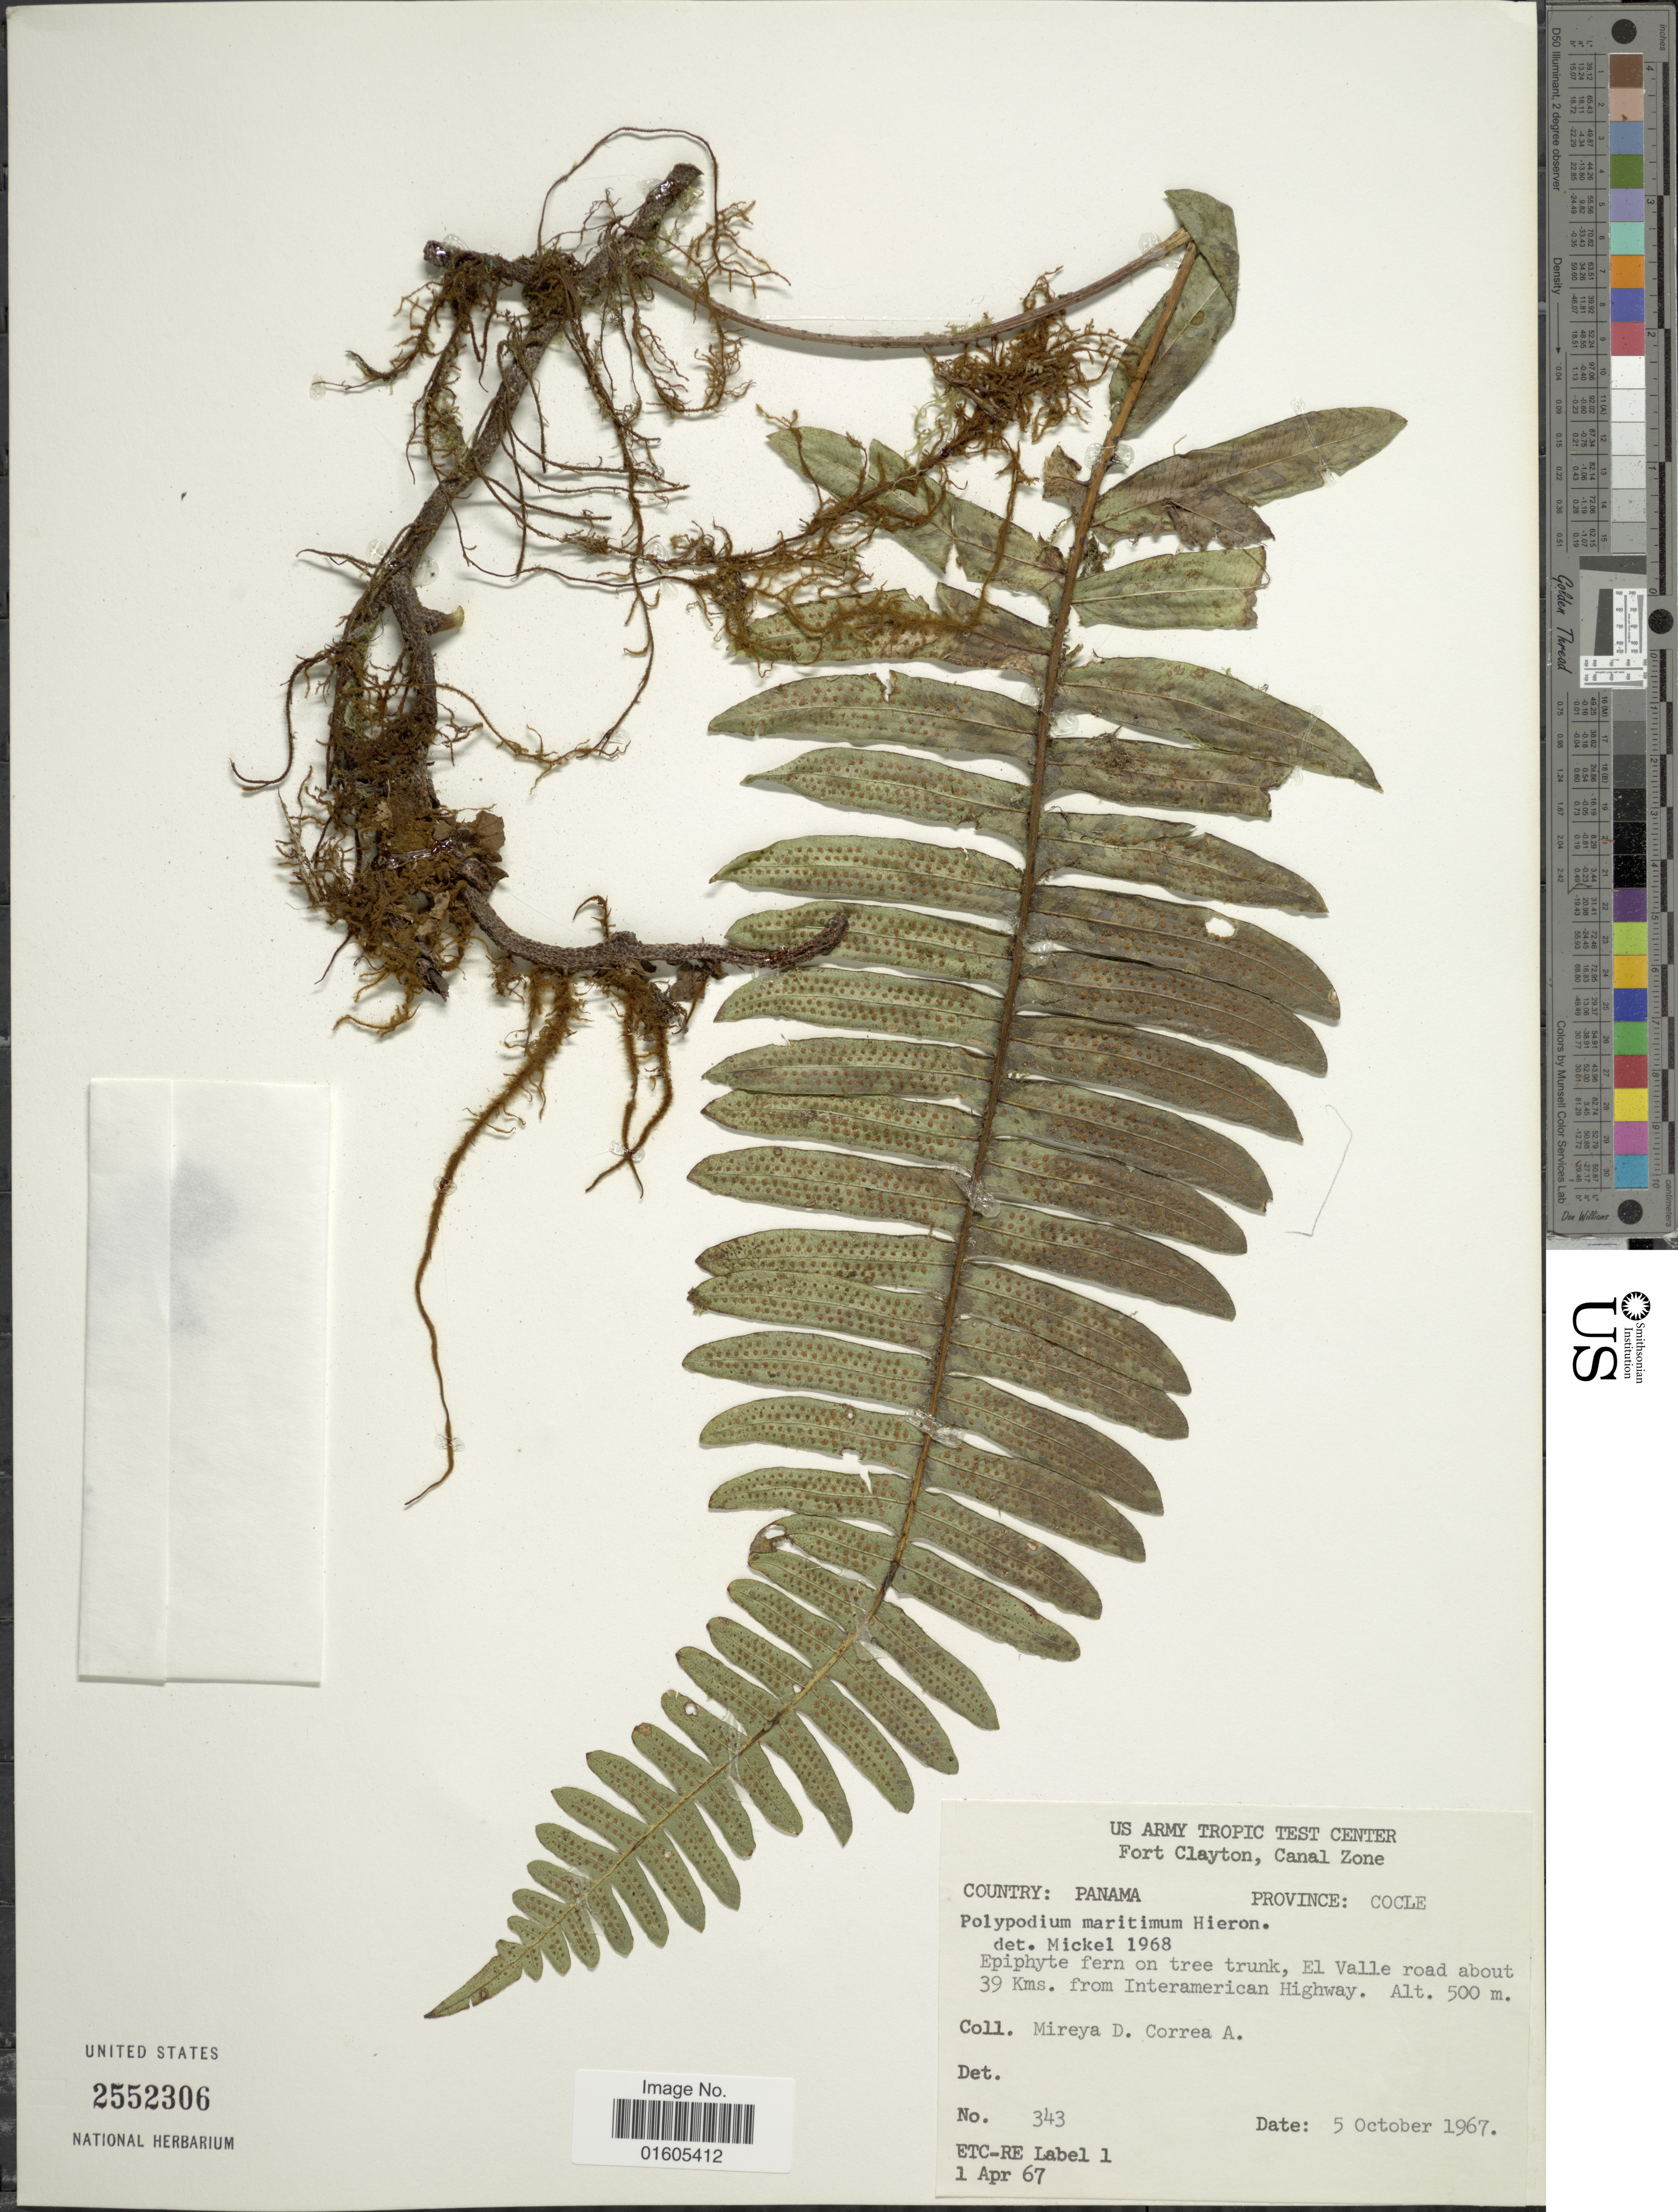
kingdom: Plantae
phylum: Tracheophyta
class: Polypodiopsida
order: Polypodiales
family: Polypodiaceae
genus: Serpocaulon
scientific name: Serpocaulon maritimum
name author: (Hieron.) A.R. Sm.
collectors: M. D. Corrêa-A.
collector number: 343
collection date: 1967-10-05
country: Panama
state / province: Coclé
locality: El Valle road about 39 Kms. from Interamerican Highway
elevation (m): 500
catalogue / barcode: US 2552306